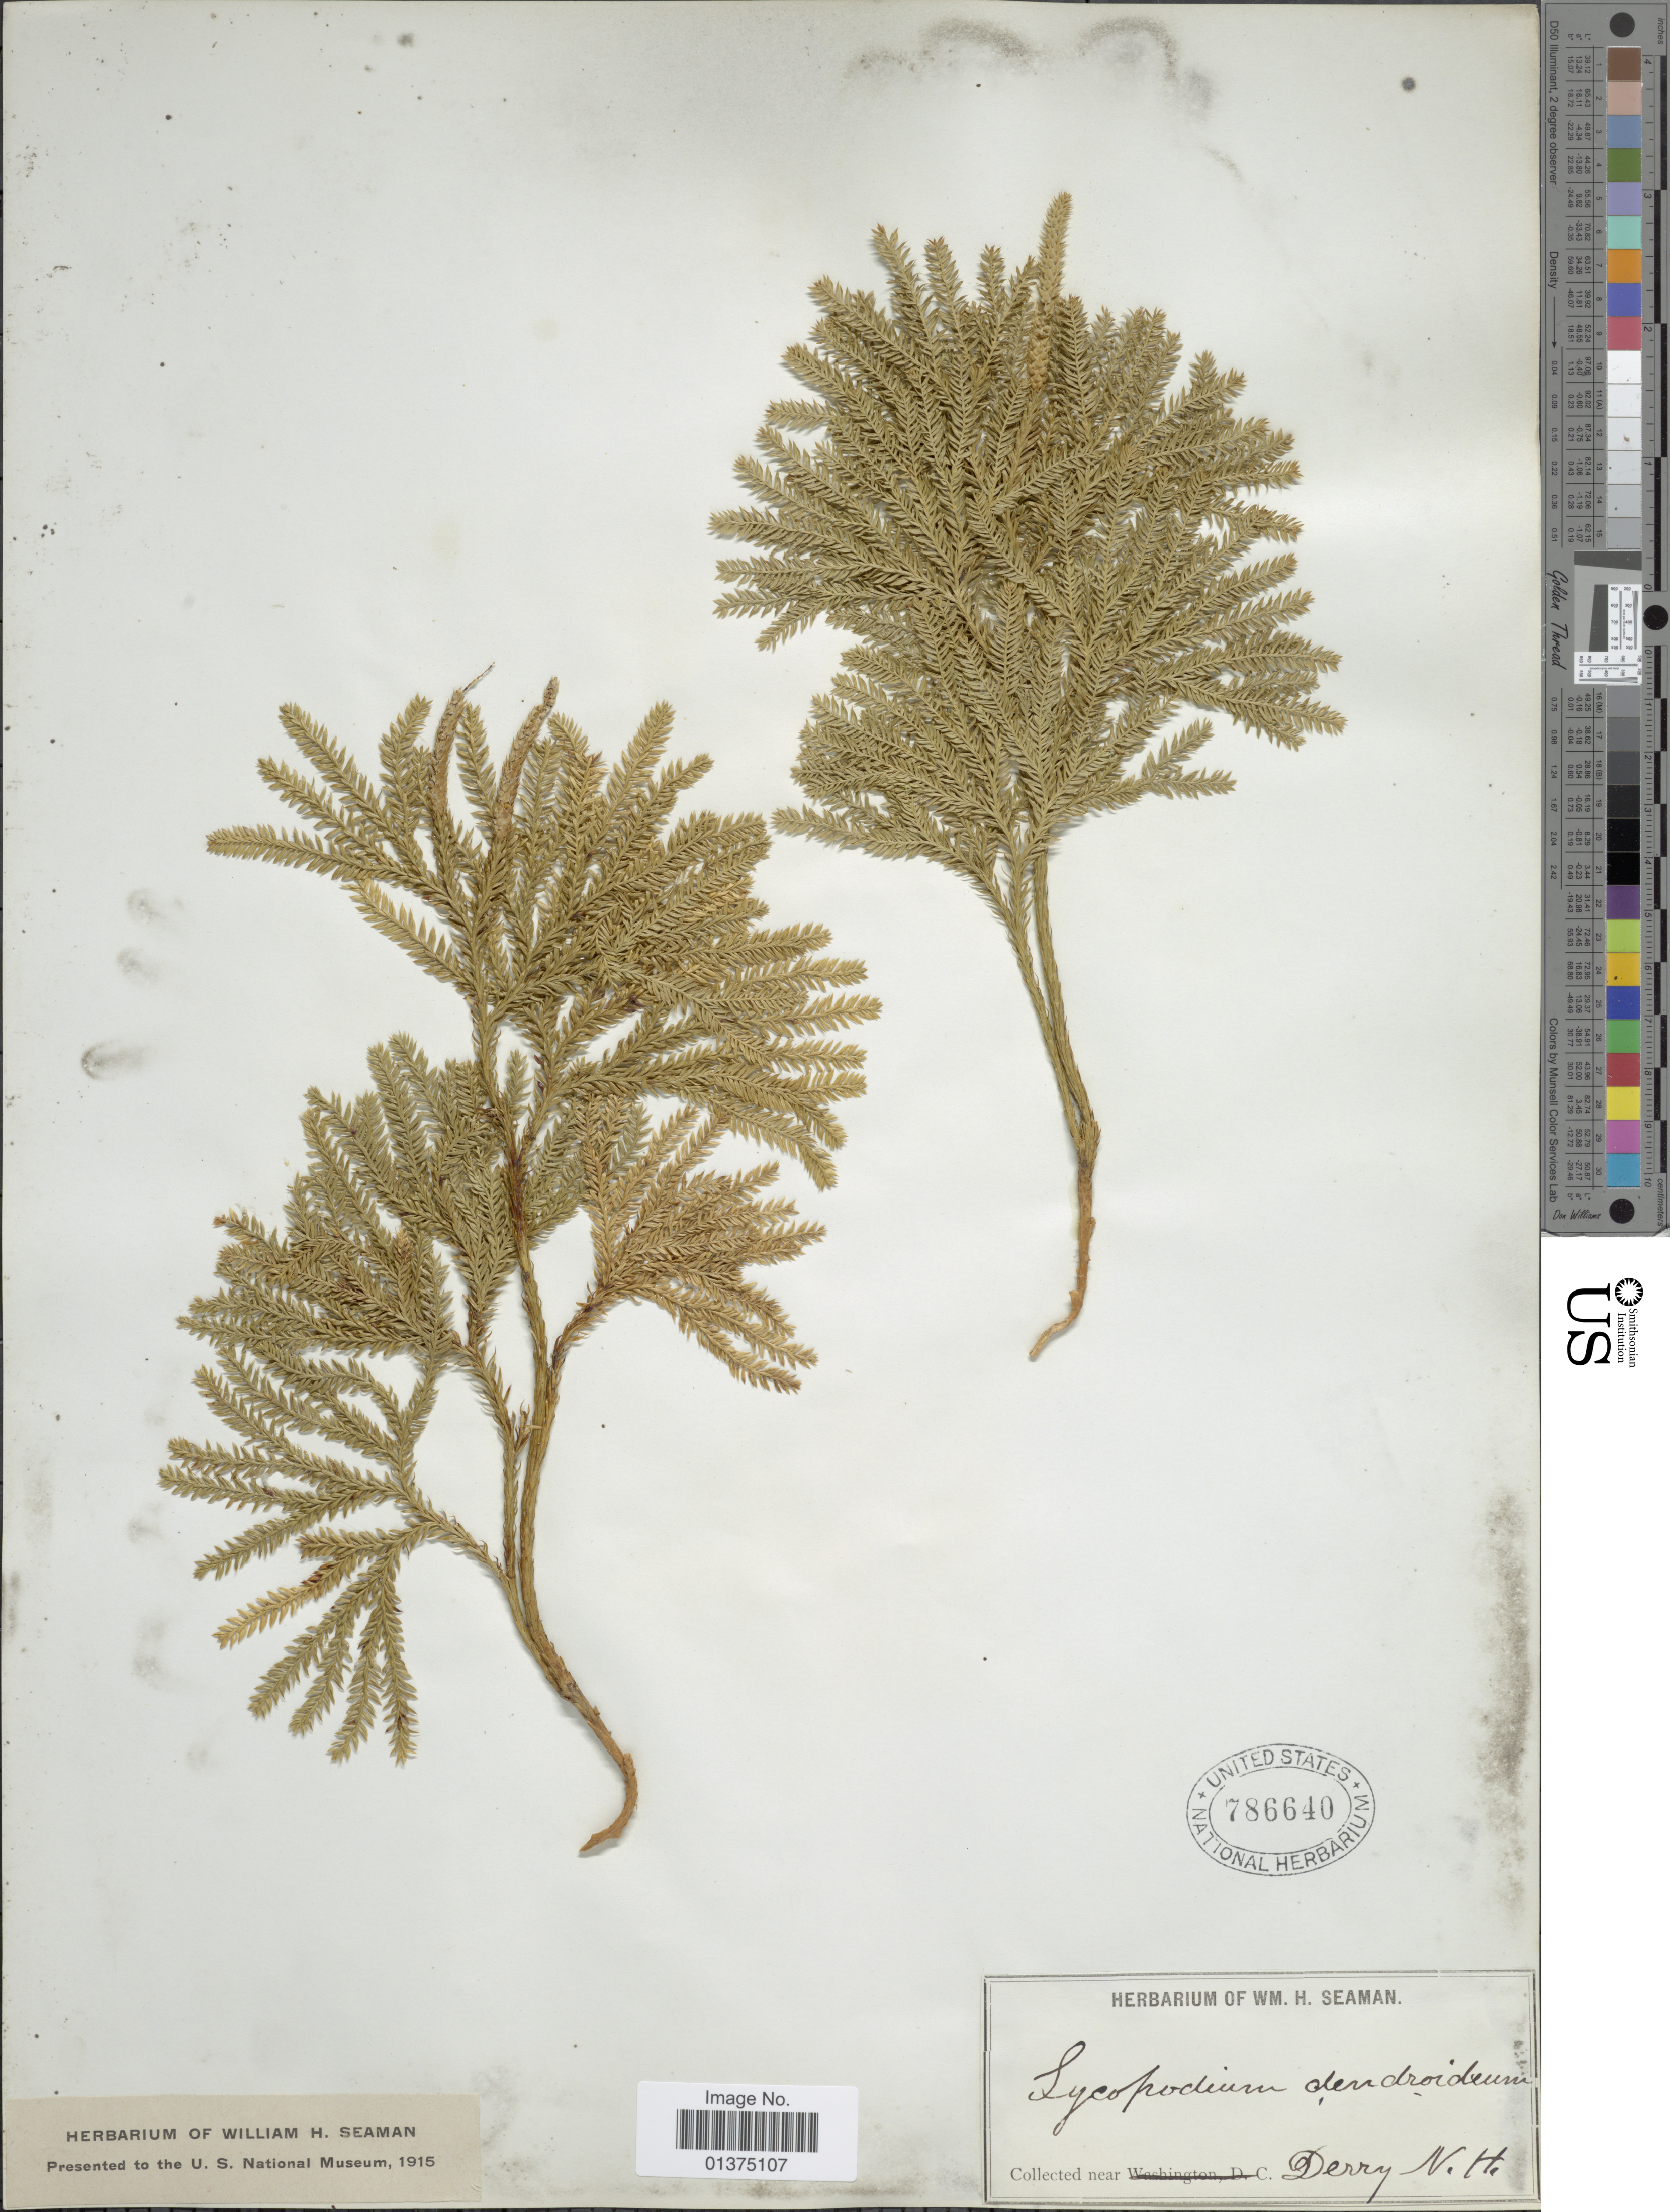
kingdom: Plantae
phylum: Tracheophyta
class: Lycopodiopsida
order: Lycopodiales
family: Lycopodiaceae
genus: Dendrolycopodium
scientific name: Dendrolycopodium dendroideum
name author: (Michx.) A. Haines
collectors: W. Seaman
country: United States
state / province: New Hampshire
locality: Derry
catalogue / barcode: US 786640